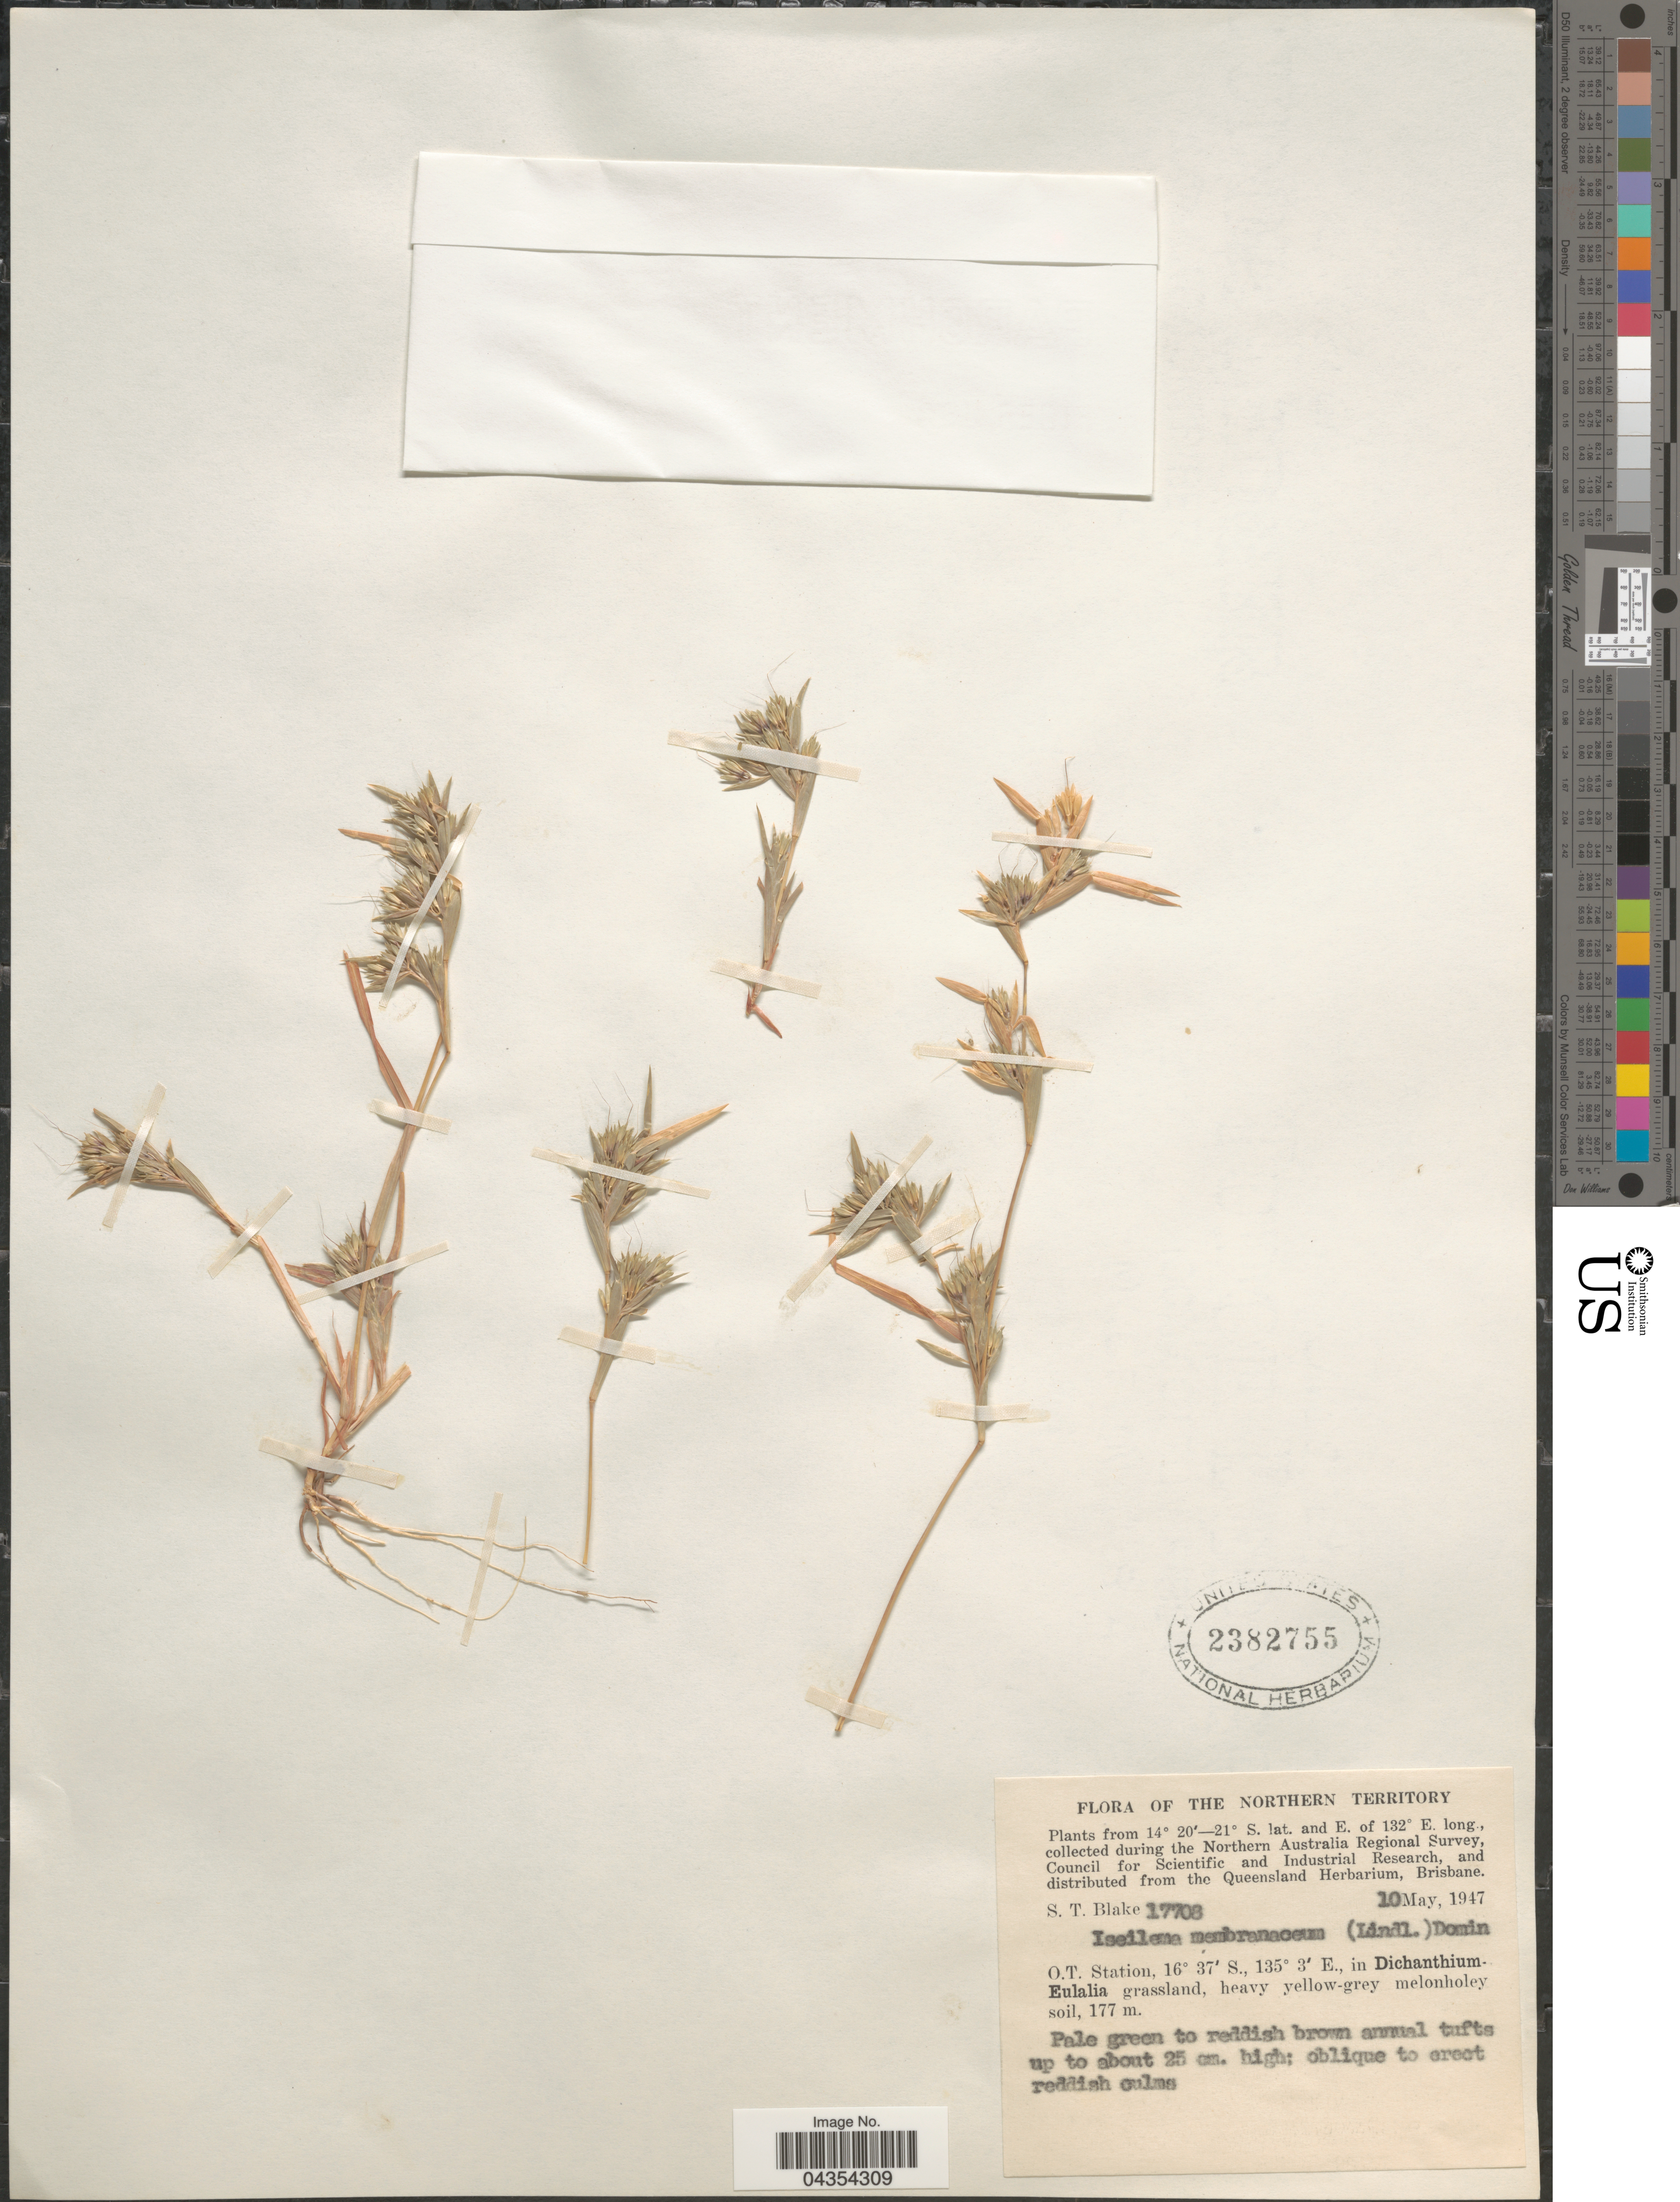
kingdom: Plantae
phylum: Tracheophyta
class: Liliopsida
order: Poales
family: Poaceae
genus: Iseilema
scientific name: Iseilema membranaceum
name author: (Lindl.) Domin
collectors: S. T. Blake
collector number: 17708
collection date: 1947-05-10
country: Australia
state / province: Northern Territory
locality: The Northern Australia Regional Survey. O.T. Station.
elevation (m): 177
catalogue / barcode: US 2382755